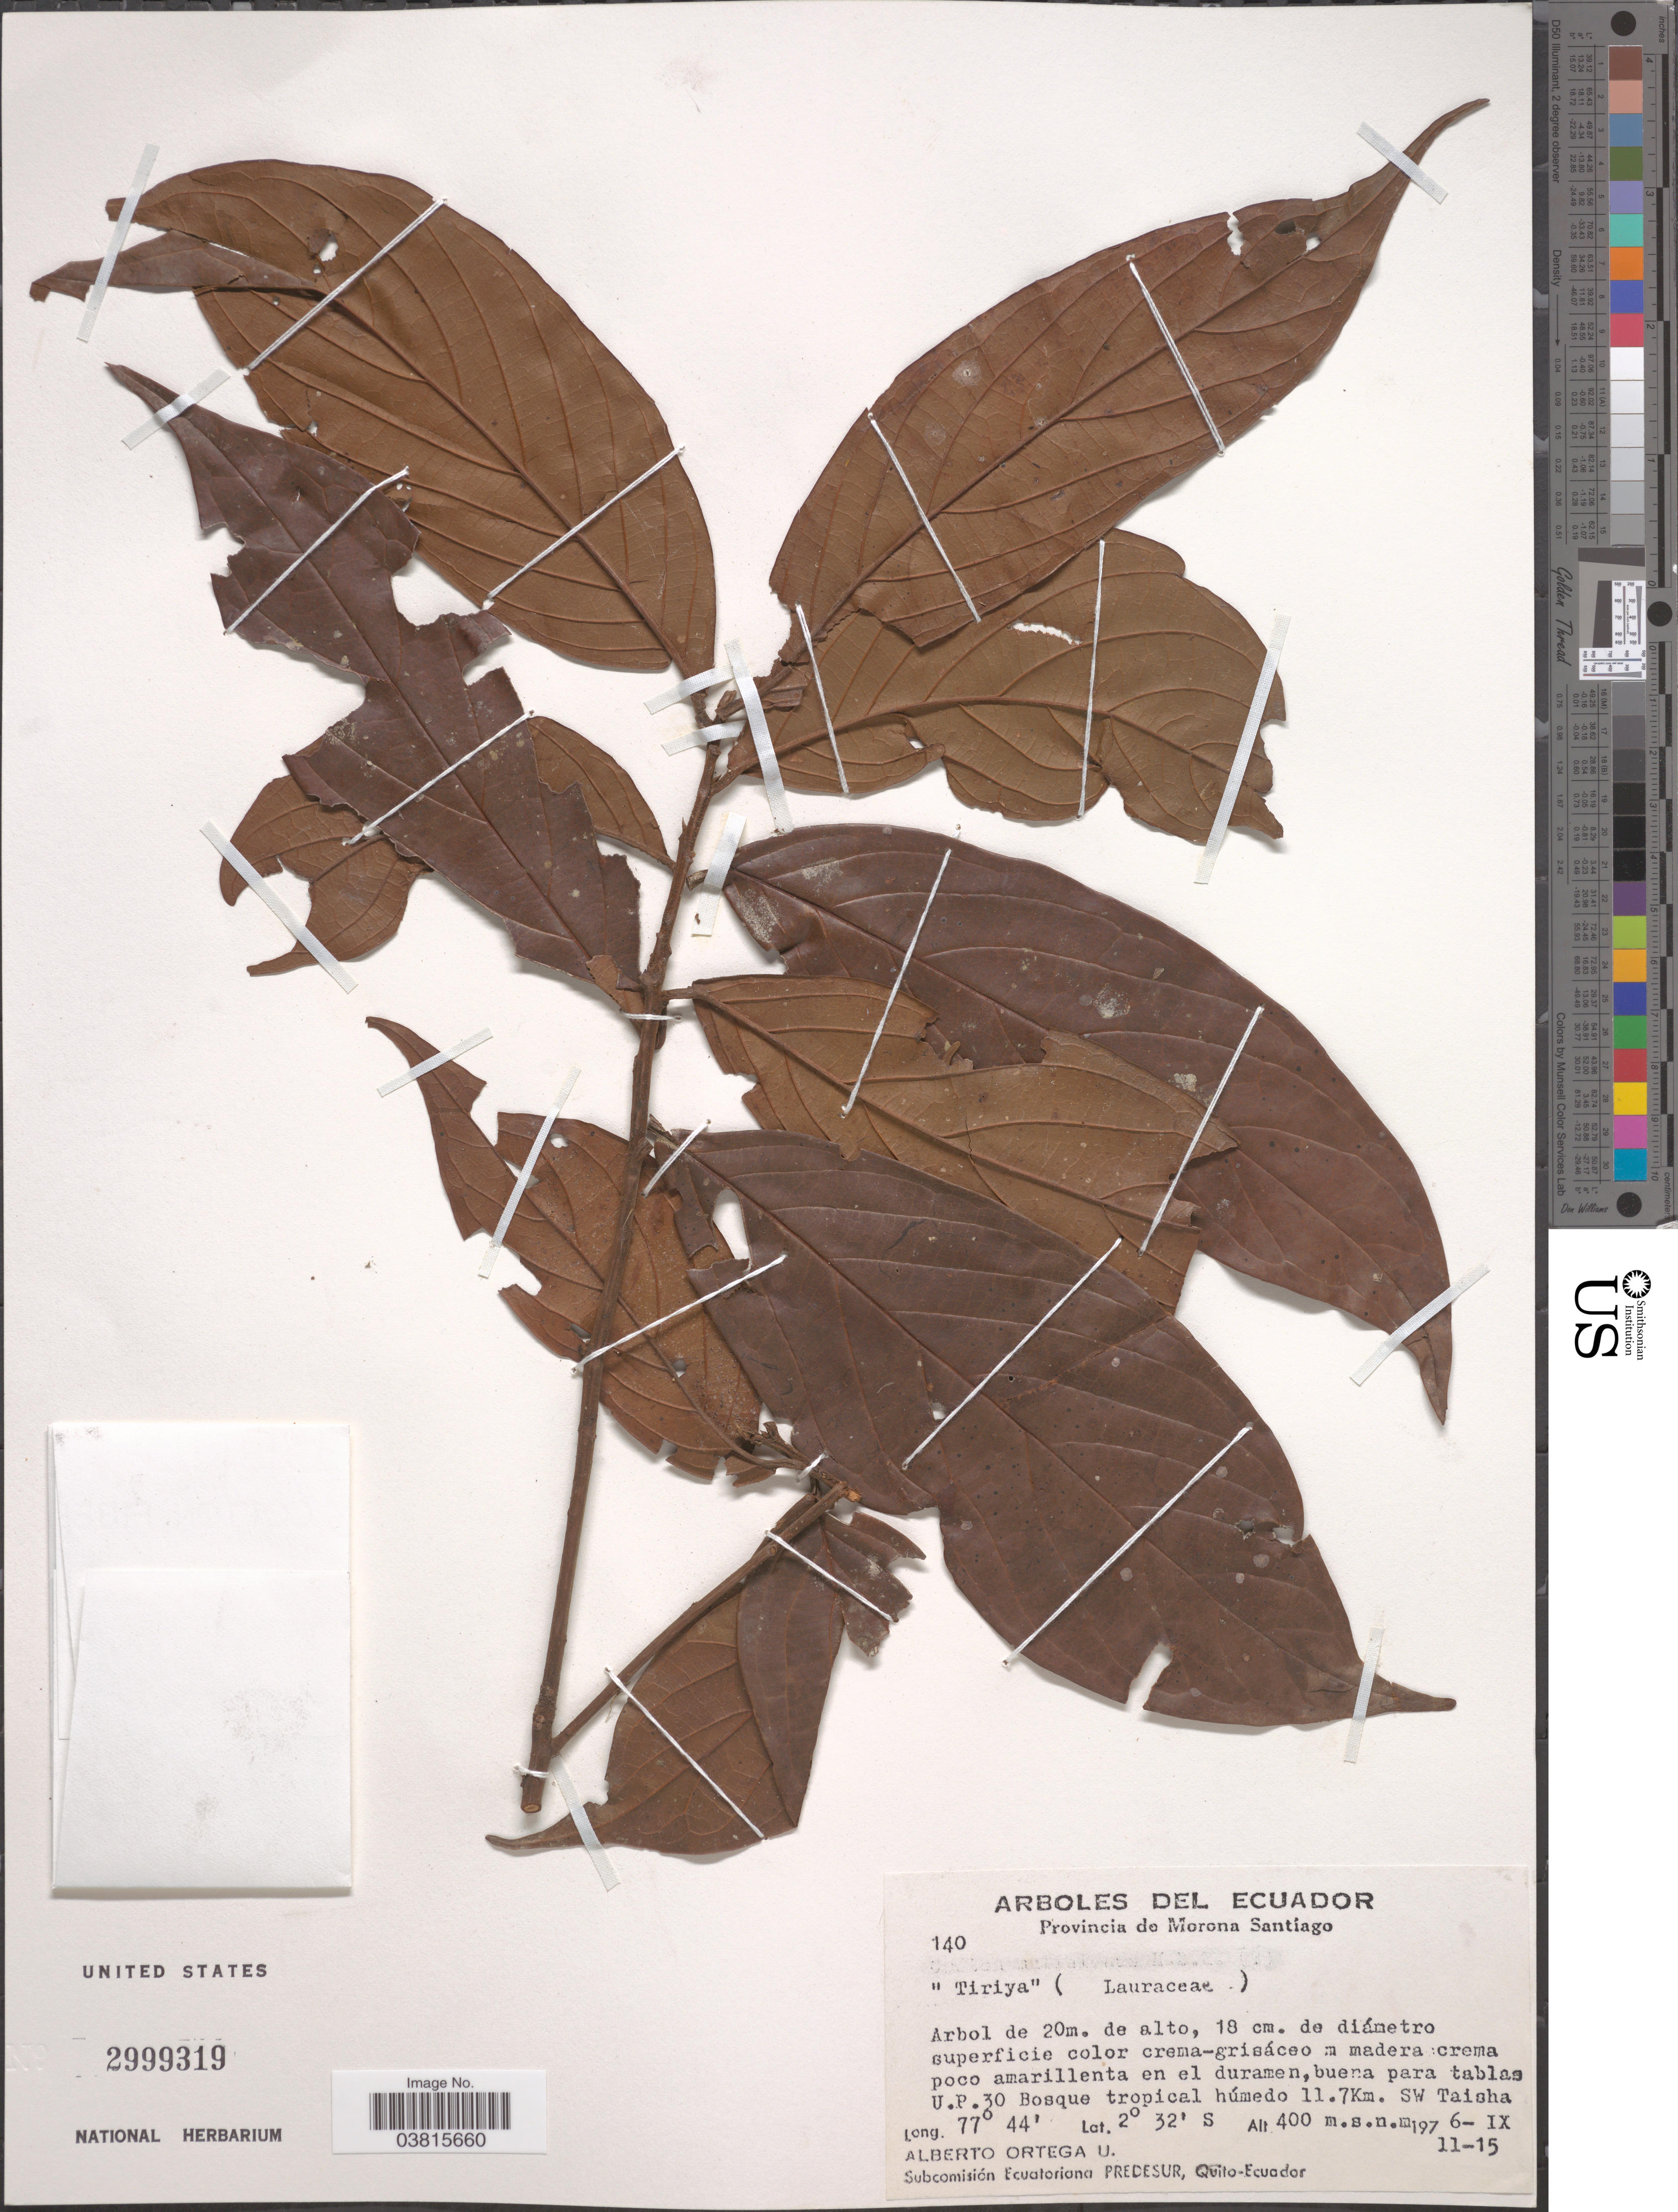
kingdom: Plantae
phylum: Tracheophyta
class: Magnoliopsida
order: Laurales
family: Lauraceae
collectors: A. T. Ortega U.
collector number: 140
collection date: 1976-09-11/1976-09-15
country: Ecuador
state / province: Morona-Santiago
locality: U.P. 30 Bosque tropical húmedo 11.7Km. SW Taisha.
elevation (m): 400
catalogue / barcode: US 2999319